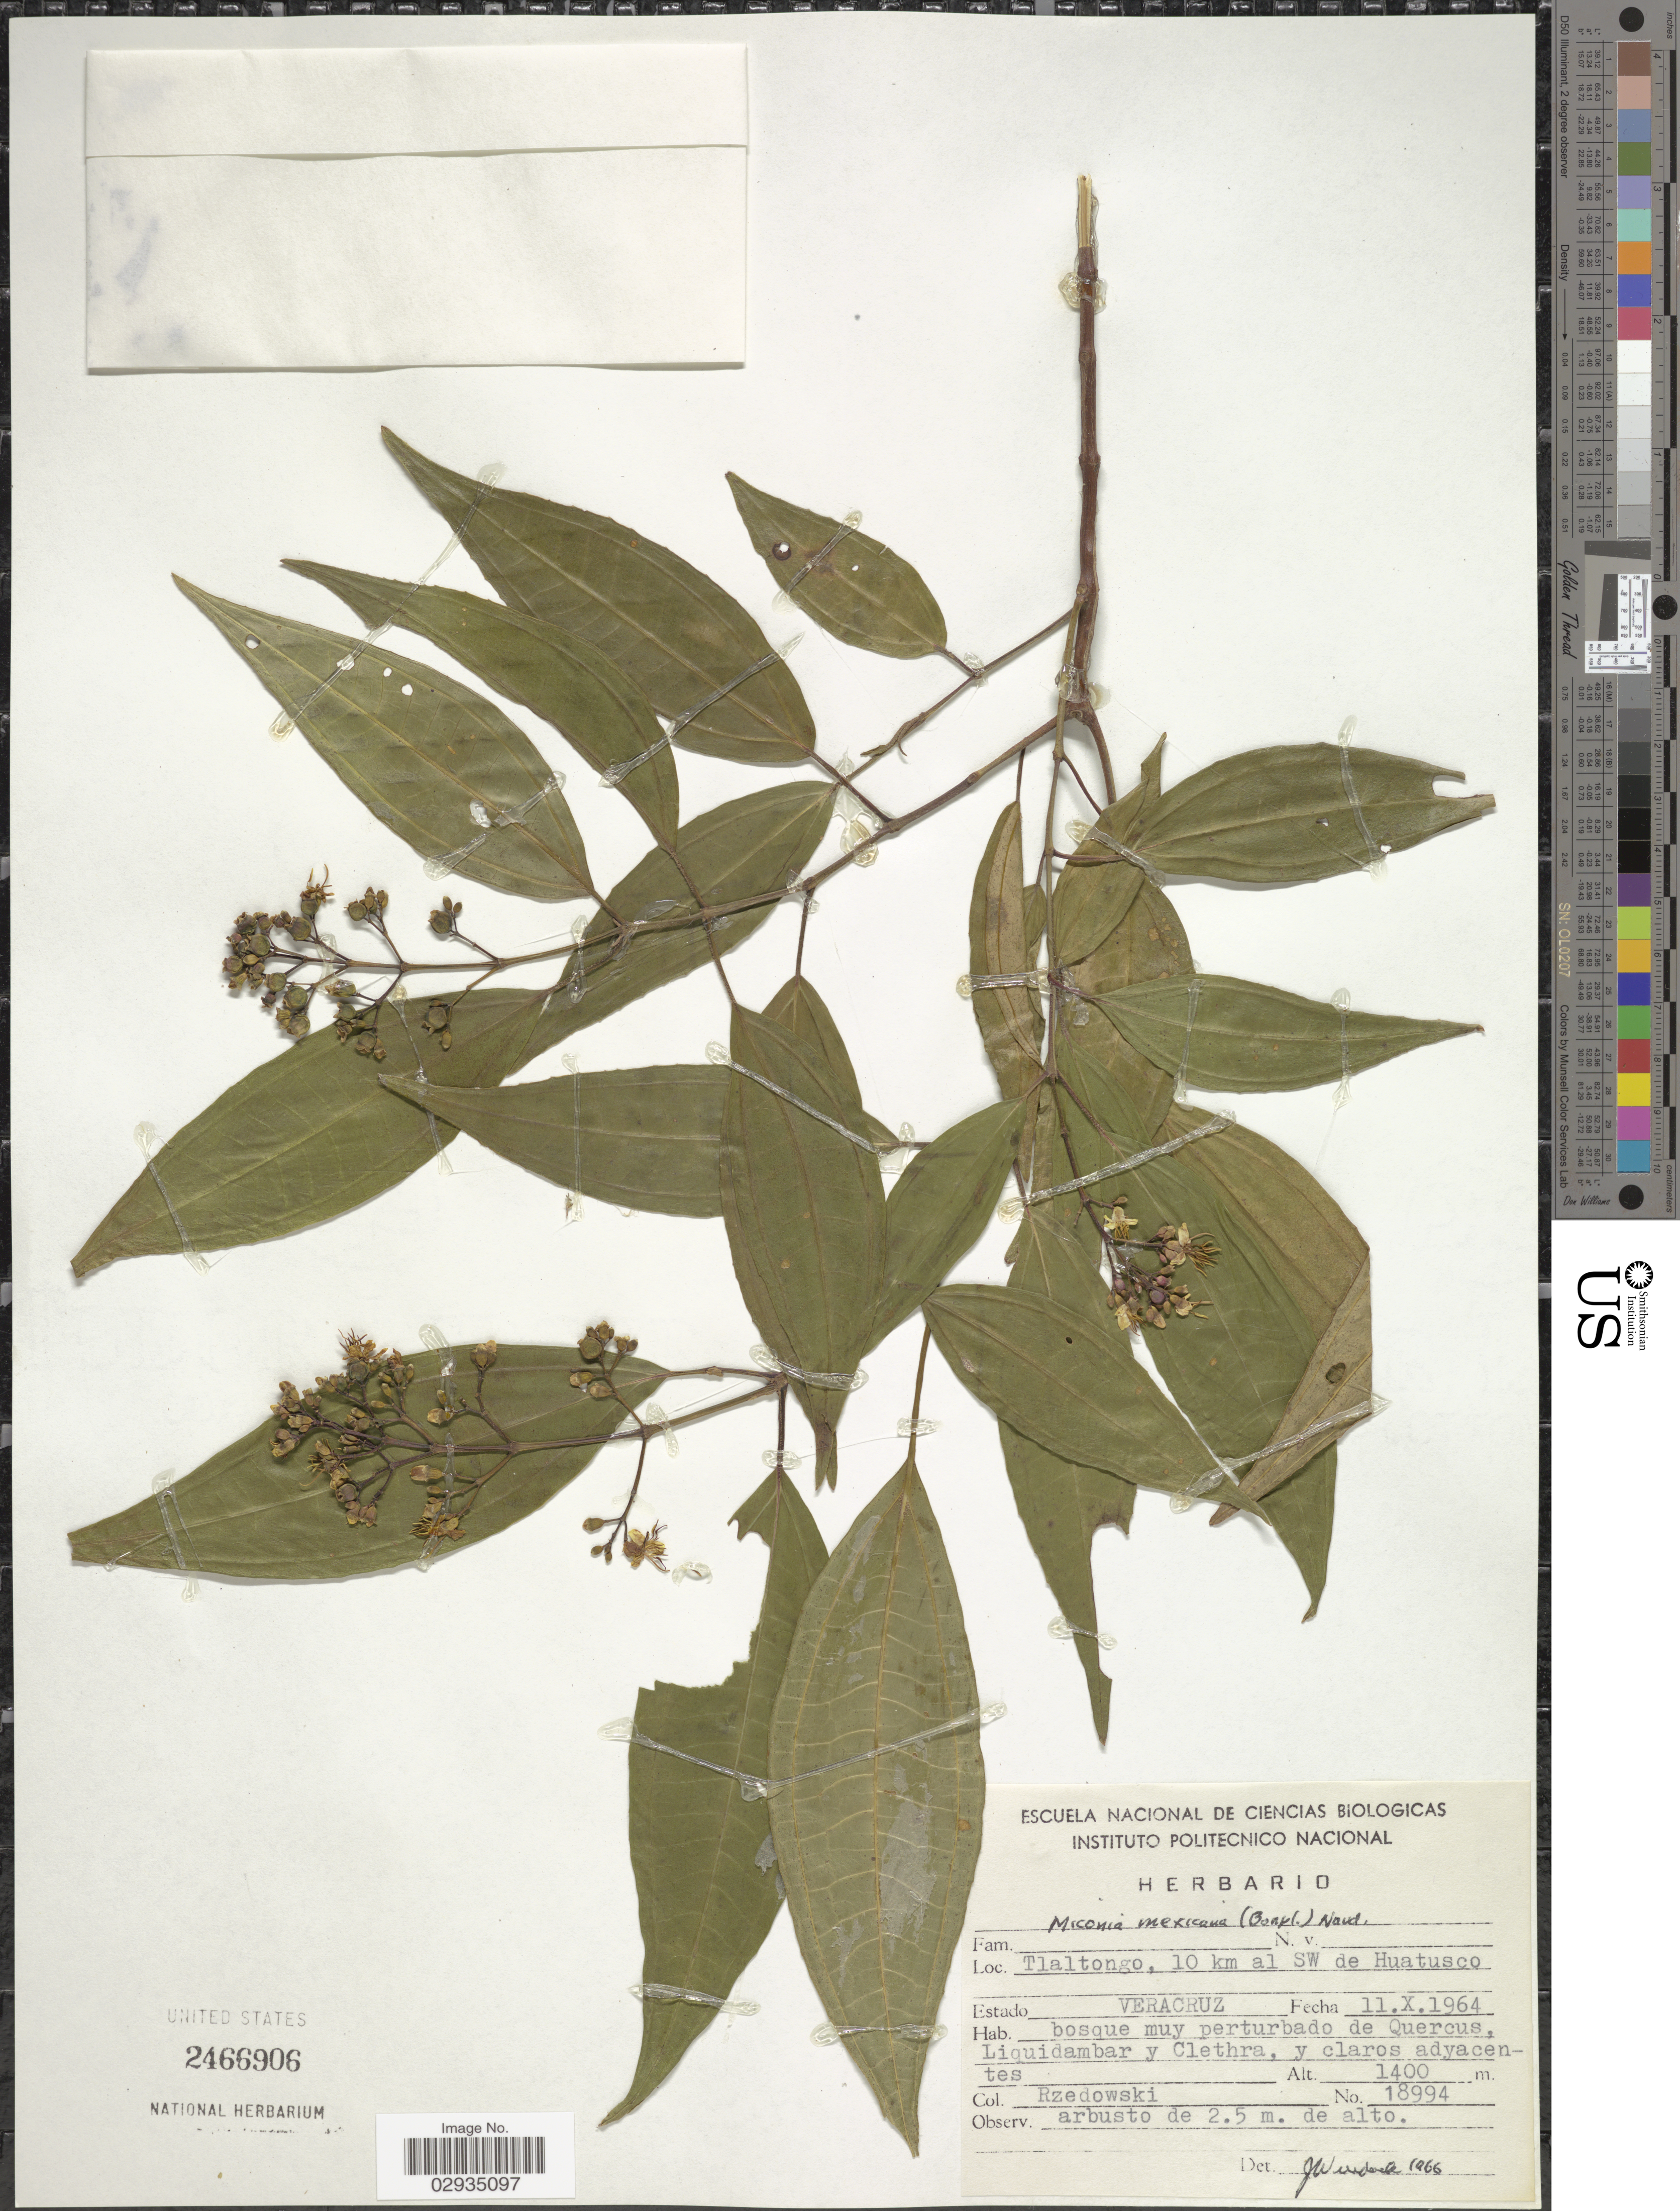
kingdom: Plantae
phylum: Tracheophyta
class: Magnoliopsida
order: Myrtales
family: Melastomataceae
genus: Miconia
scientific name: Miconia mexicana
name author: (Bonpl.) Naudin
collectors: Rzedowski, --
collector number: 18994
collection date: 1964-10-11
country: Mexico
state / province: Veracruz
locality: Tlaltongo, 10 km al SW de Huatusco. Veracruz.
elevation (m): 1400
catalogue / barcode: US 2466906